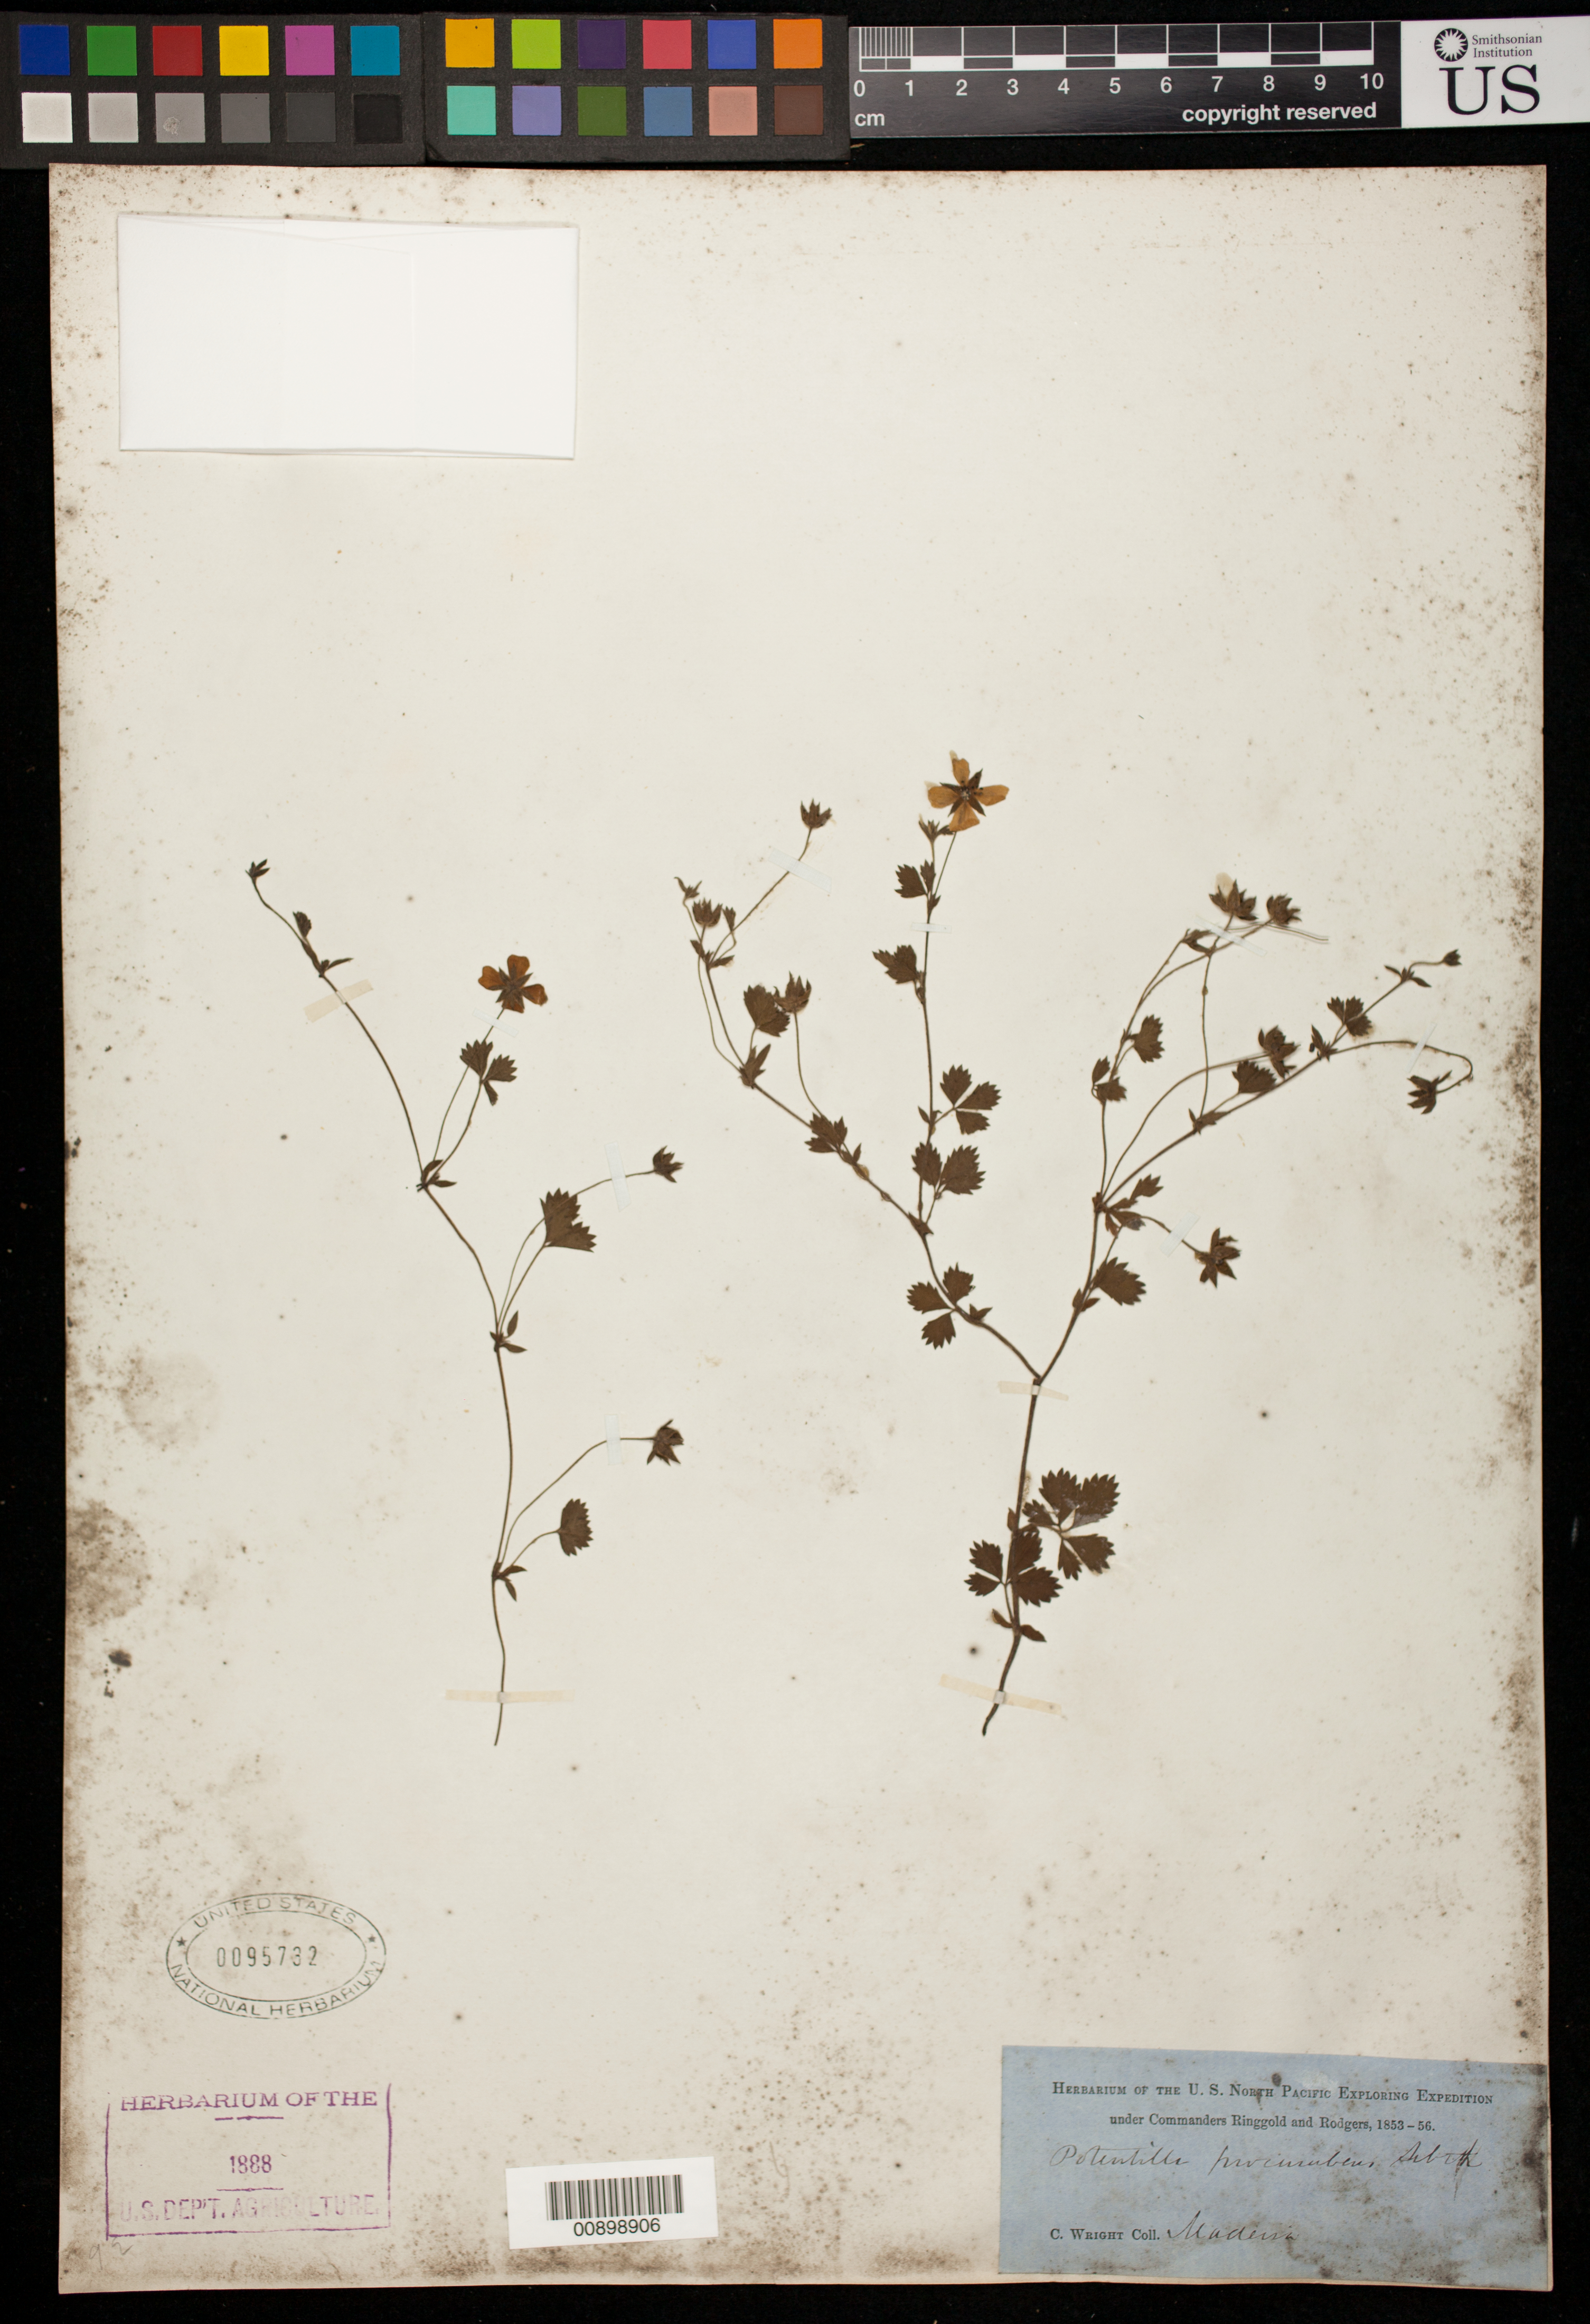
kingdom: Plantae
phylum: Tracheophyta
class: Magnoliopsida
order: Rosales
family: Rosaceae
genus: Potentilla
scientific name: Potentilla procumbens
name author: Sibth.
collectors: C. Wright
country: Portugal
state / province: Madeira (Aut. Reg.)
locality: Madeira.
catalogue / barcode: US 95732